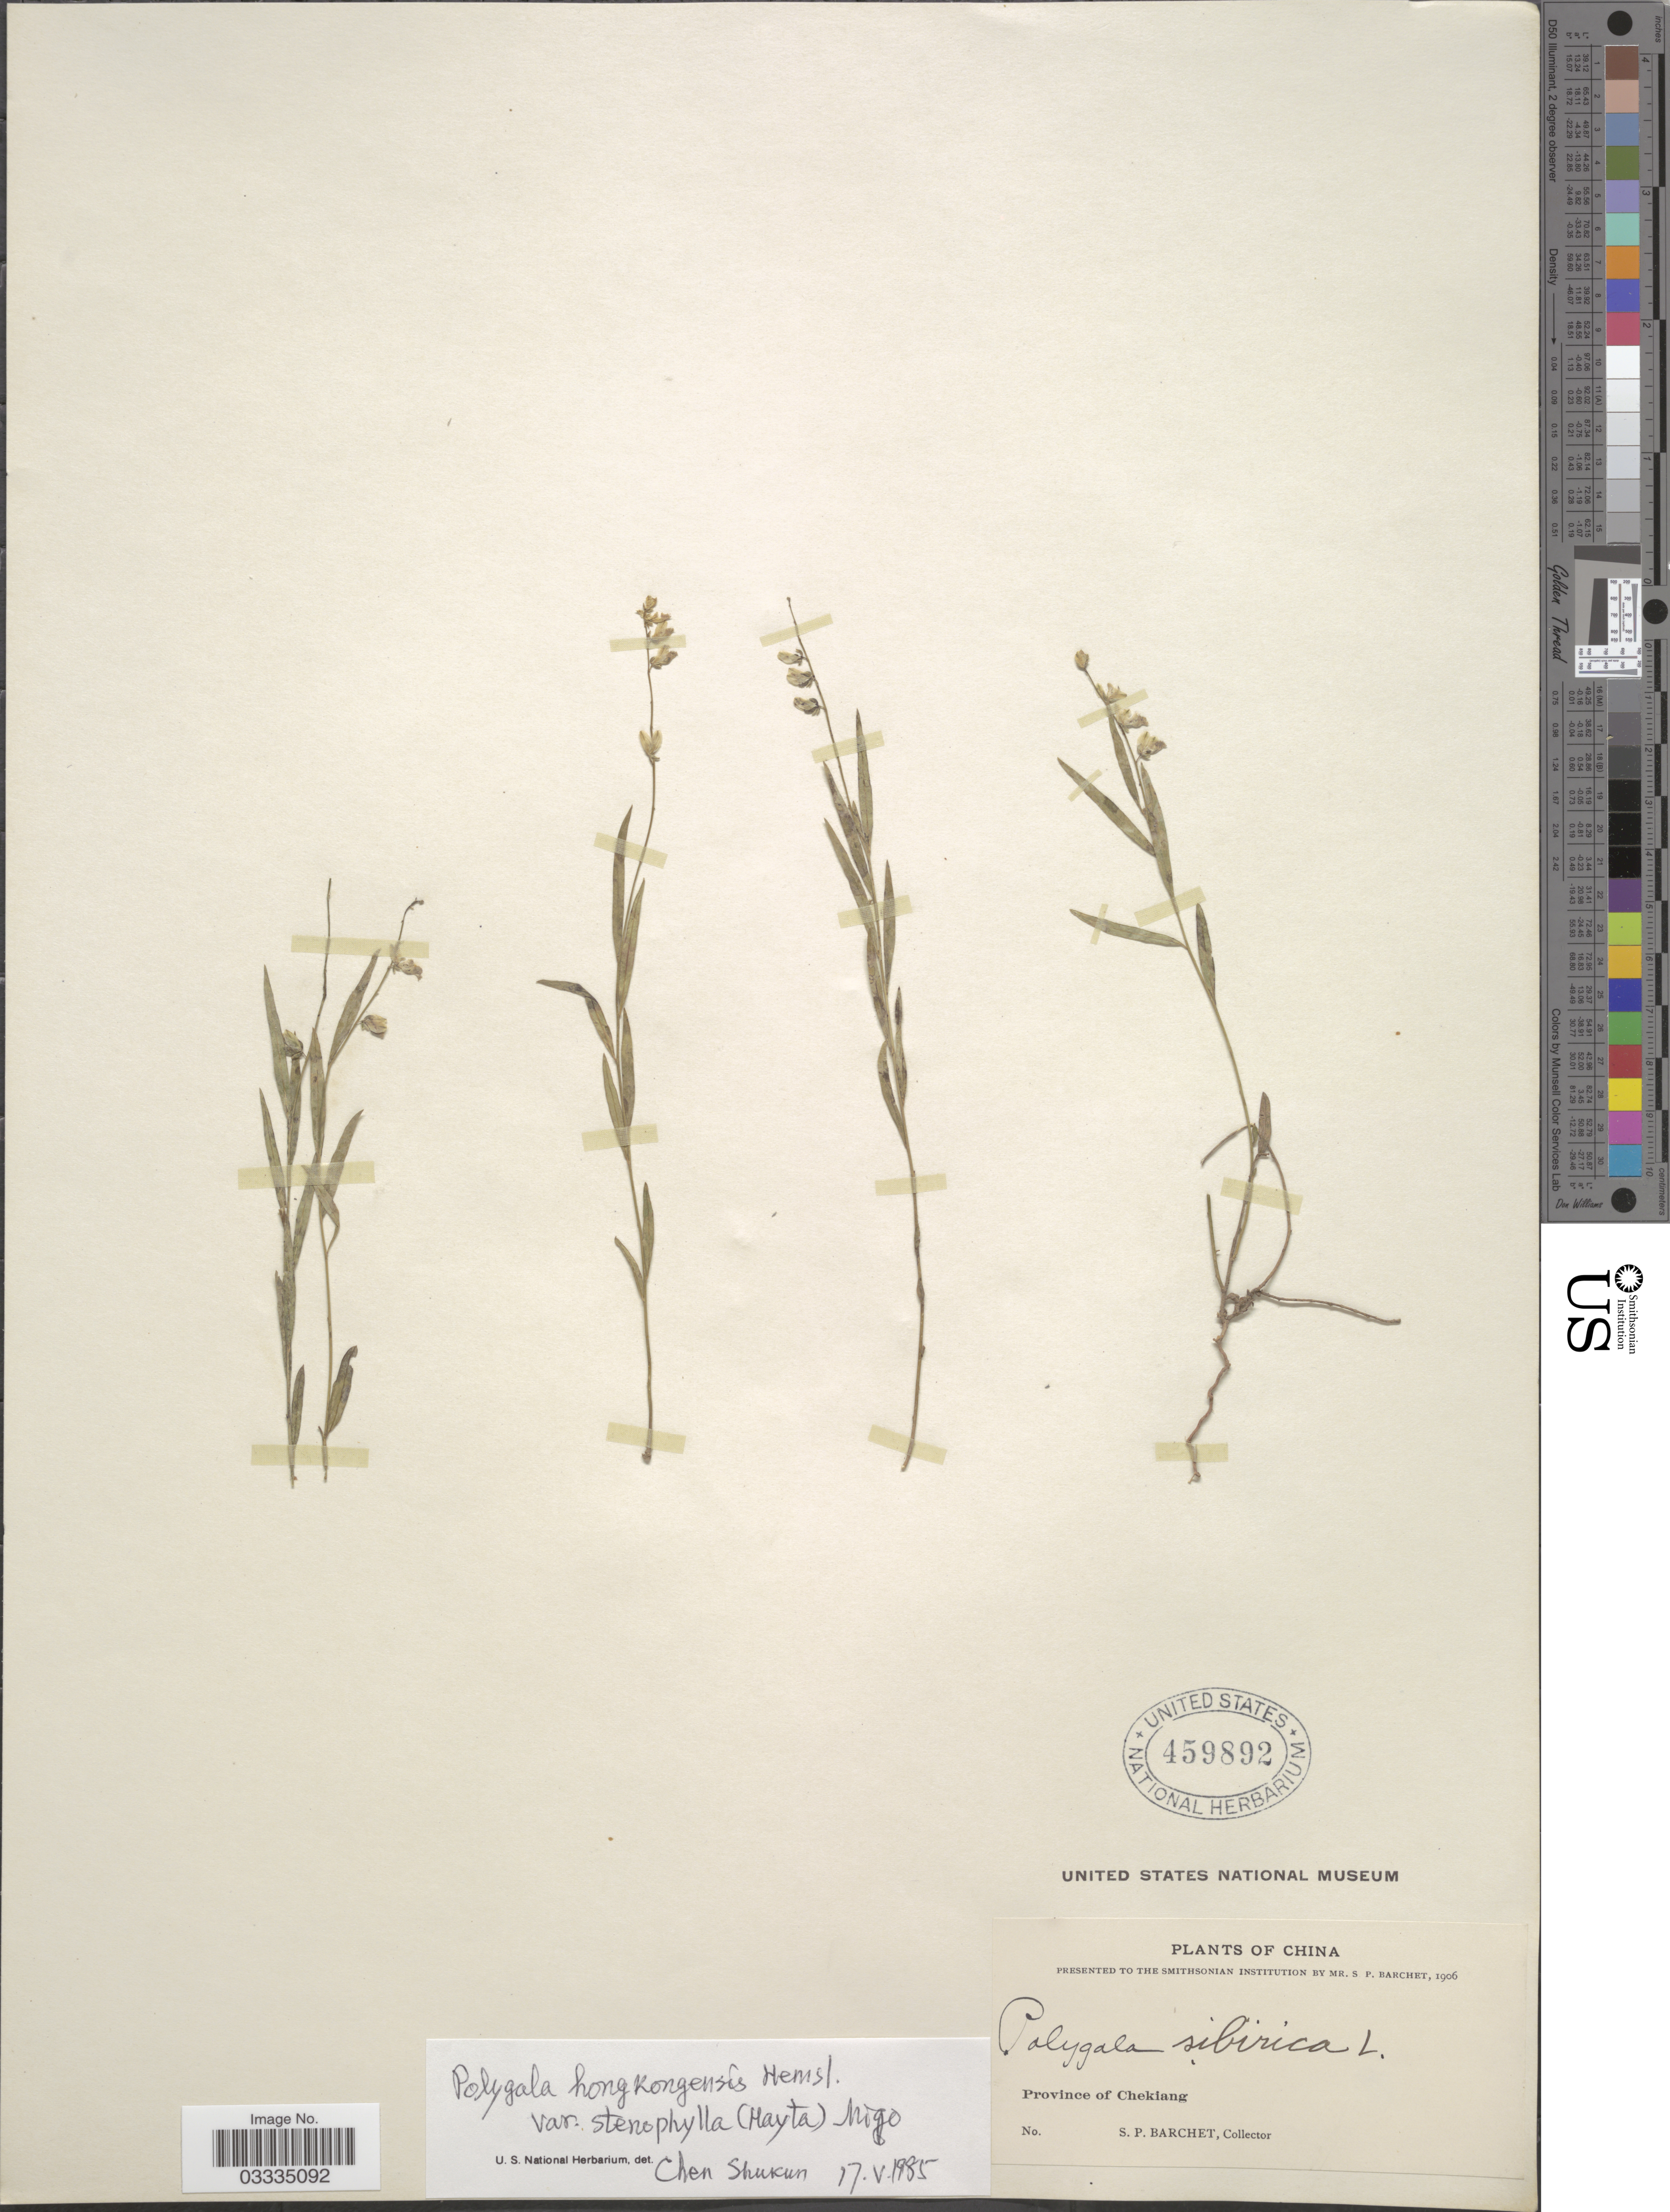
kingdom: Plantae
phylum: Tracheophyta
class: Magnoliopsida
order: Fabales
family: Polygalaceae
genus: Polygala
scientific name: Polygala hongkongensis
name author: Hemsl.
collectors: S. P. Barchet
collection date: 1906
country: China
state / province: Zhejiang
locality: Province of Chekiang.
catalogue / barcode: US 459892